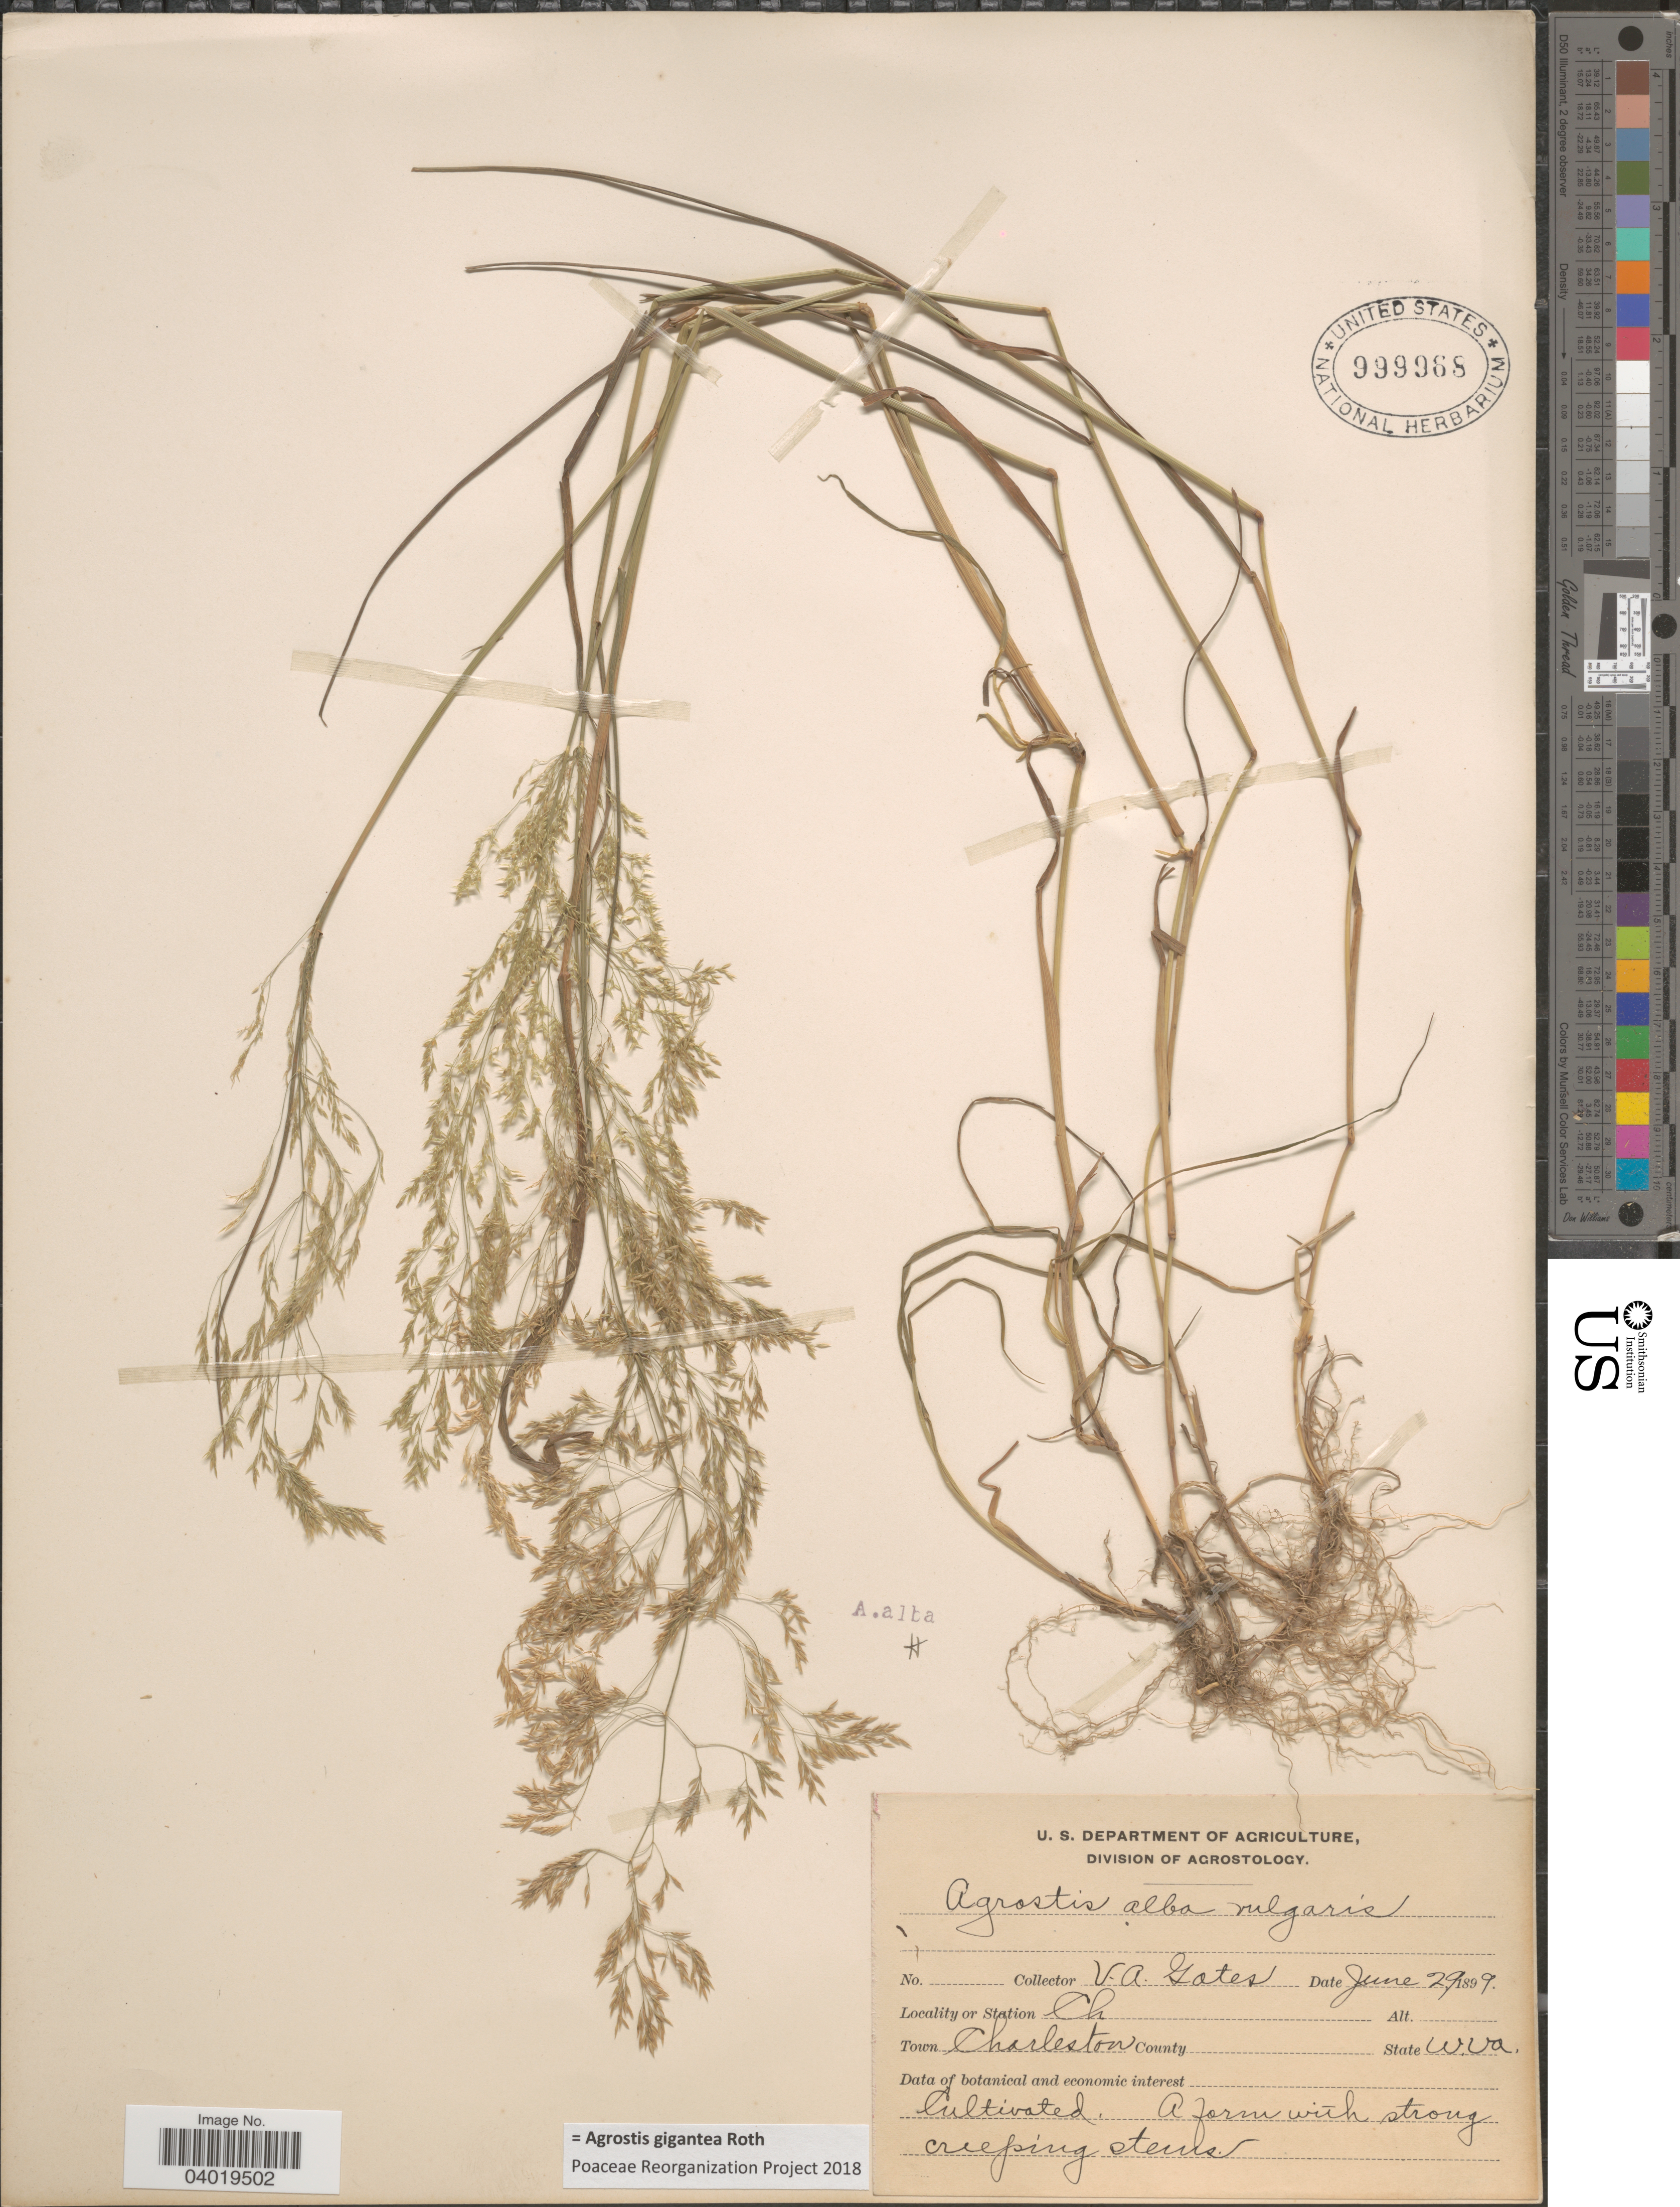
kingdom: Plantae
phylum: Tracheophyta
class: Liliopsida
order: Poales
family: Poaceae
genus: Agrostis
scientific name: Agrostis gigantea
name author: Roth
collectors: V. Gates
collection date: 1899-06-29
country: United States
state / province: West Virginia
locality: Station Ch. Town Charleston.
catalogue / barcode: US 999968